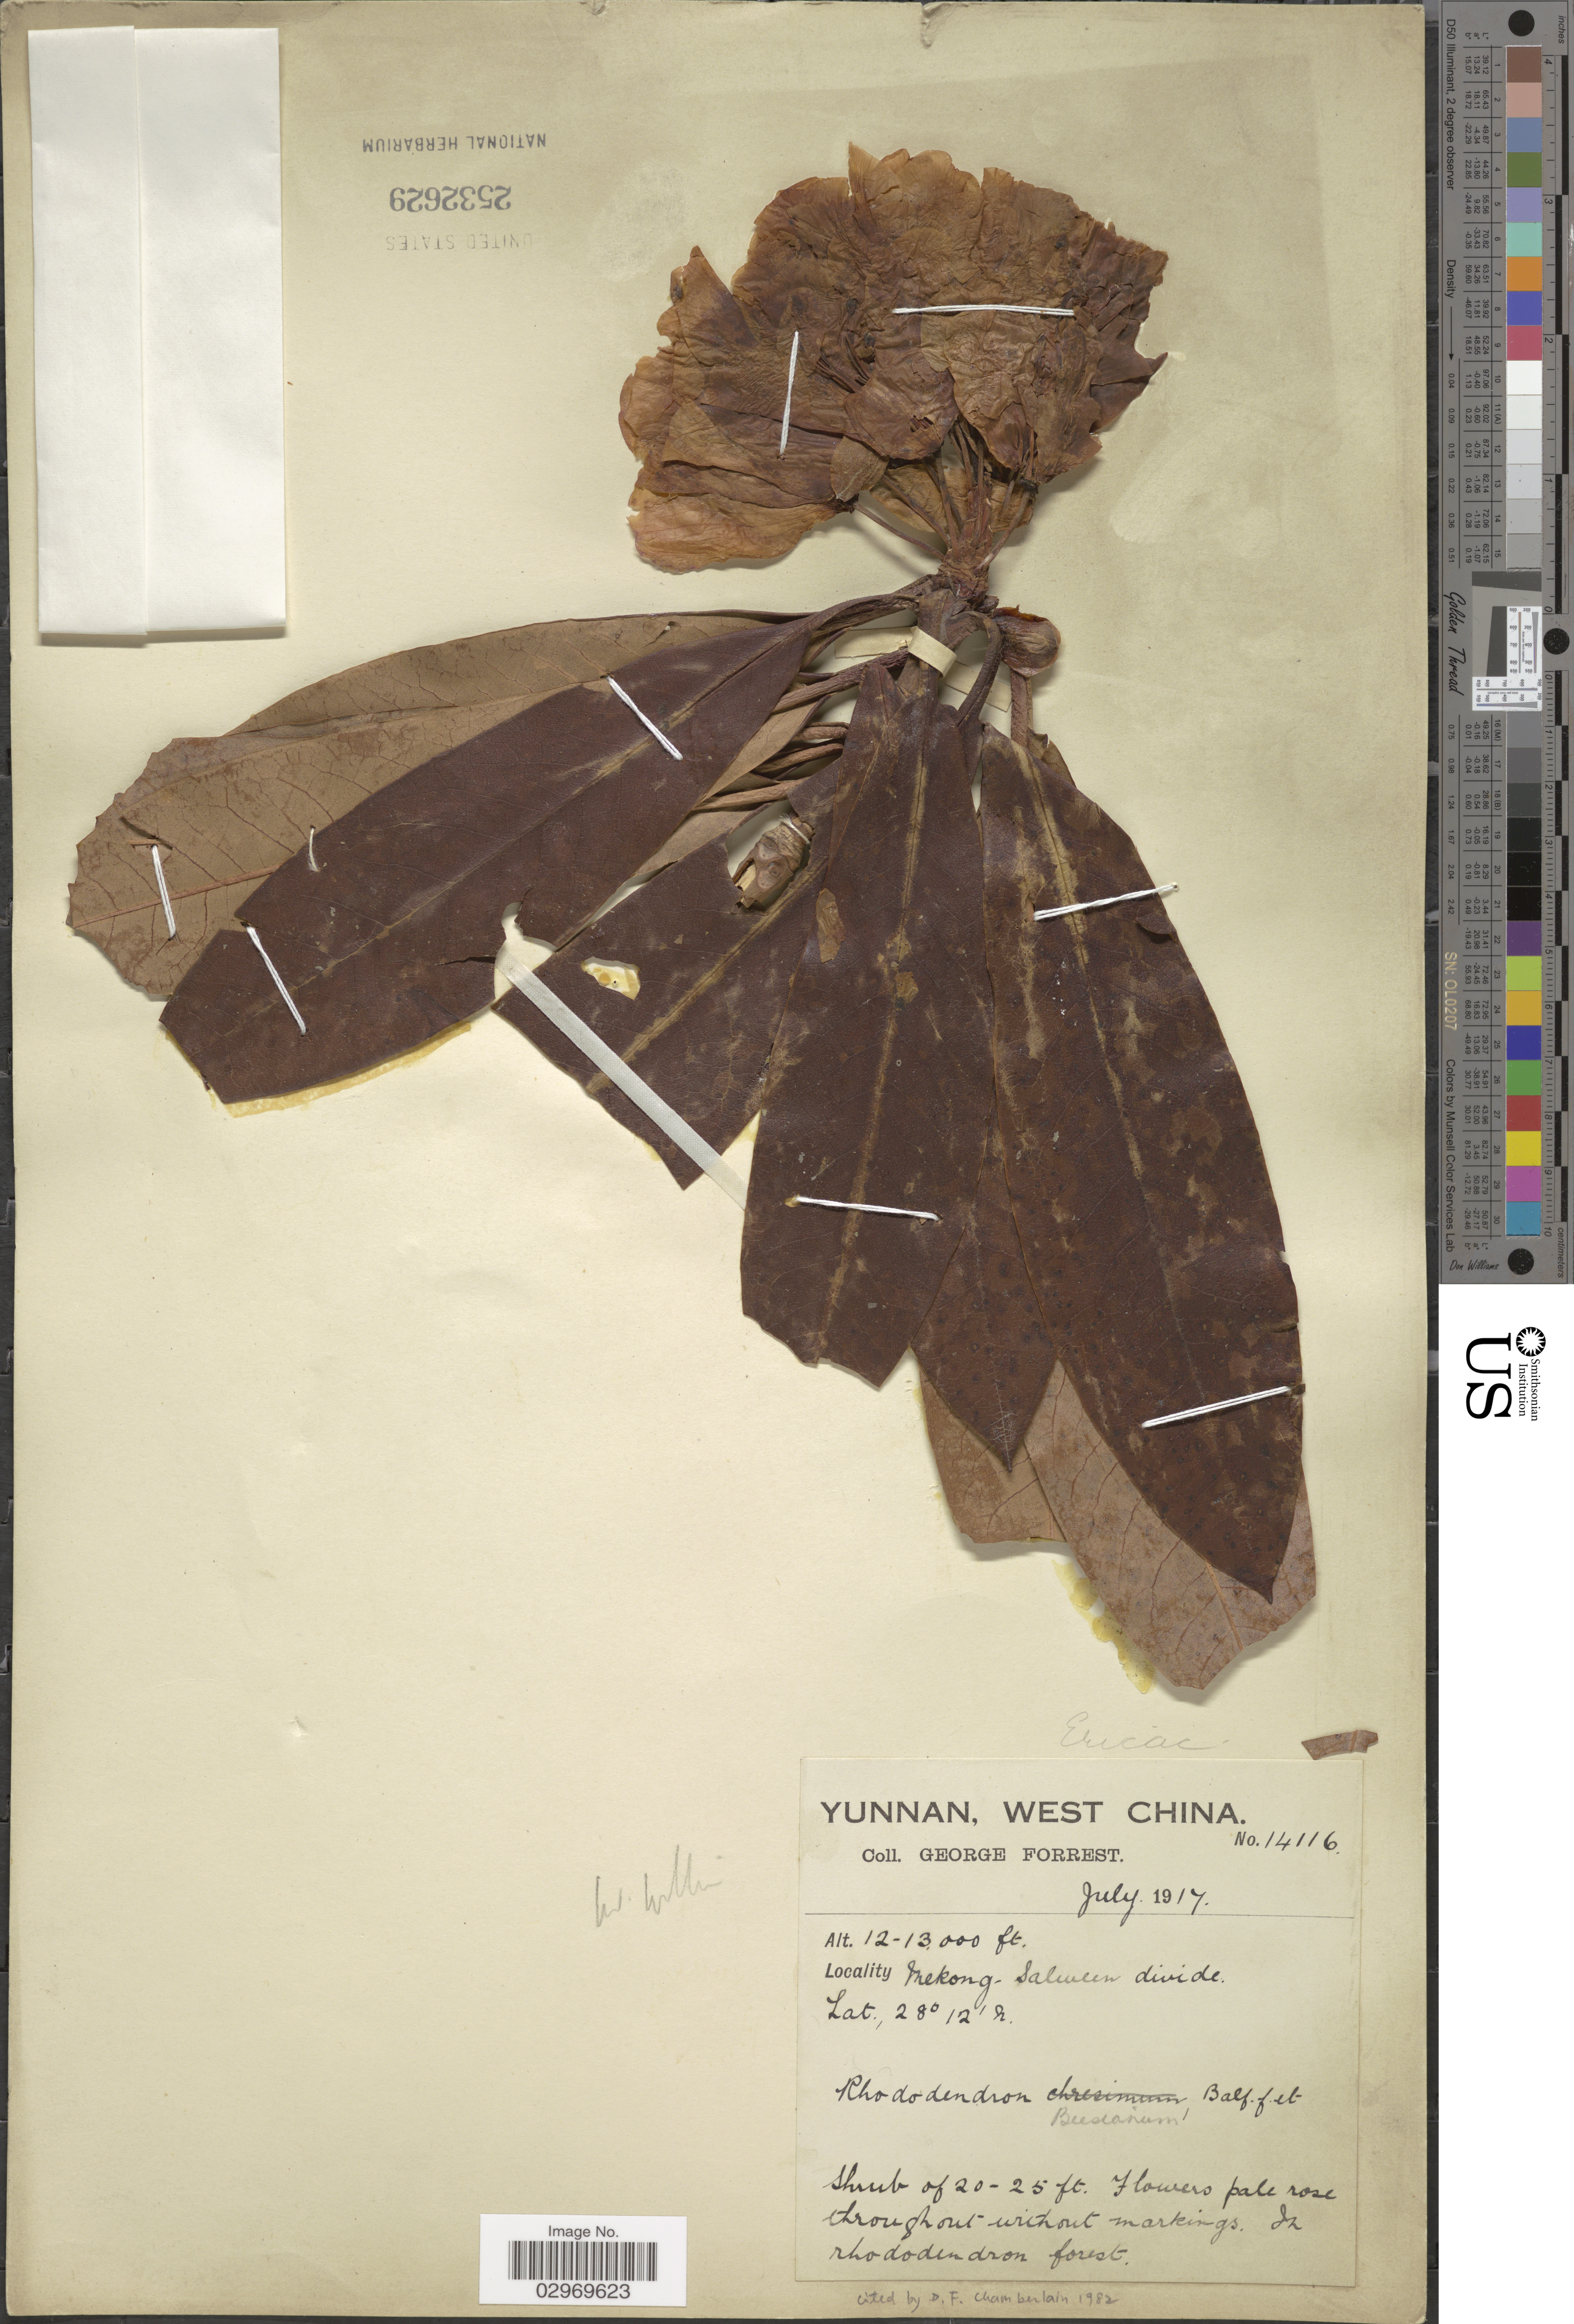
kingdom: Plantae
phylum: Tracheophyta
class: Magnoliopsida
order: Ericales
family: Ericaceae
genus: Rhododendron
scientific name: Rhododendron beesianum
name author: Diels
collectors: G. Forrest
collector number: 14116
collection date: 1917-07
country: China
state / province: Yunnan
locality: West China, Mekong-Salween district.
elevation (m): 3658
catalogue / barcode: US 2532629